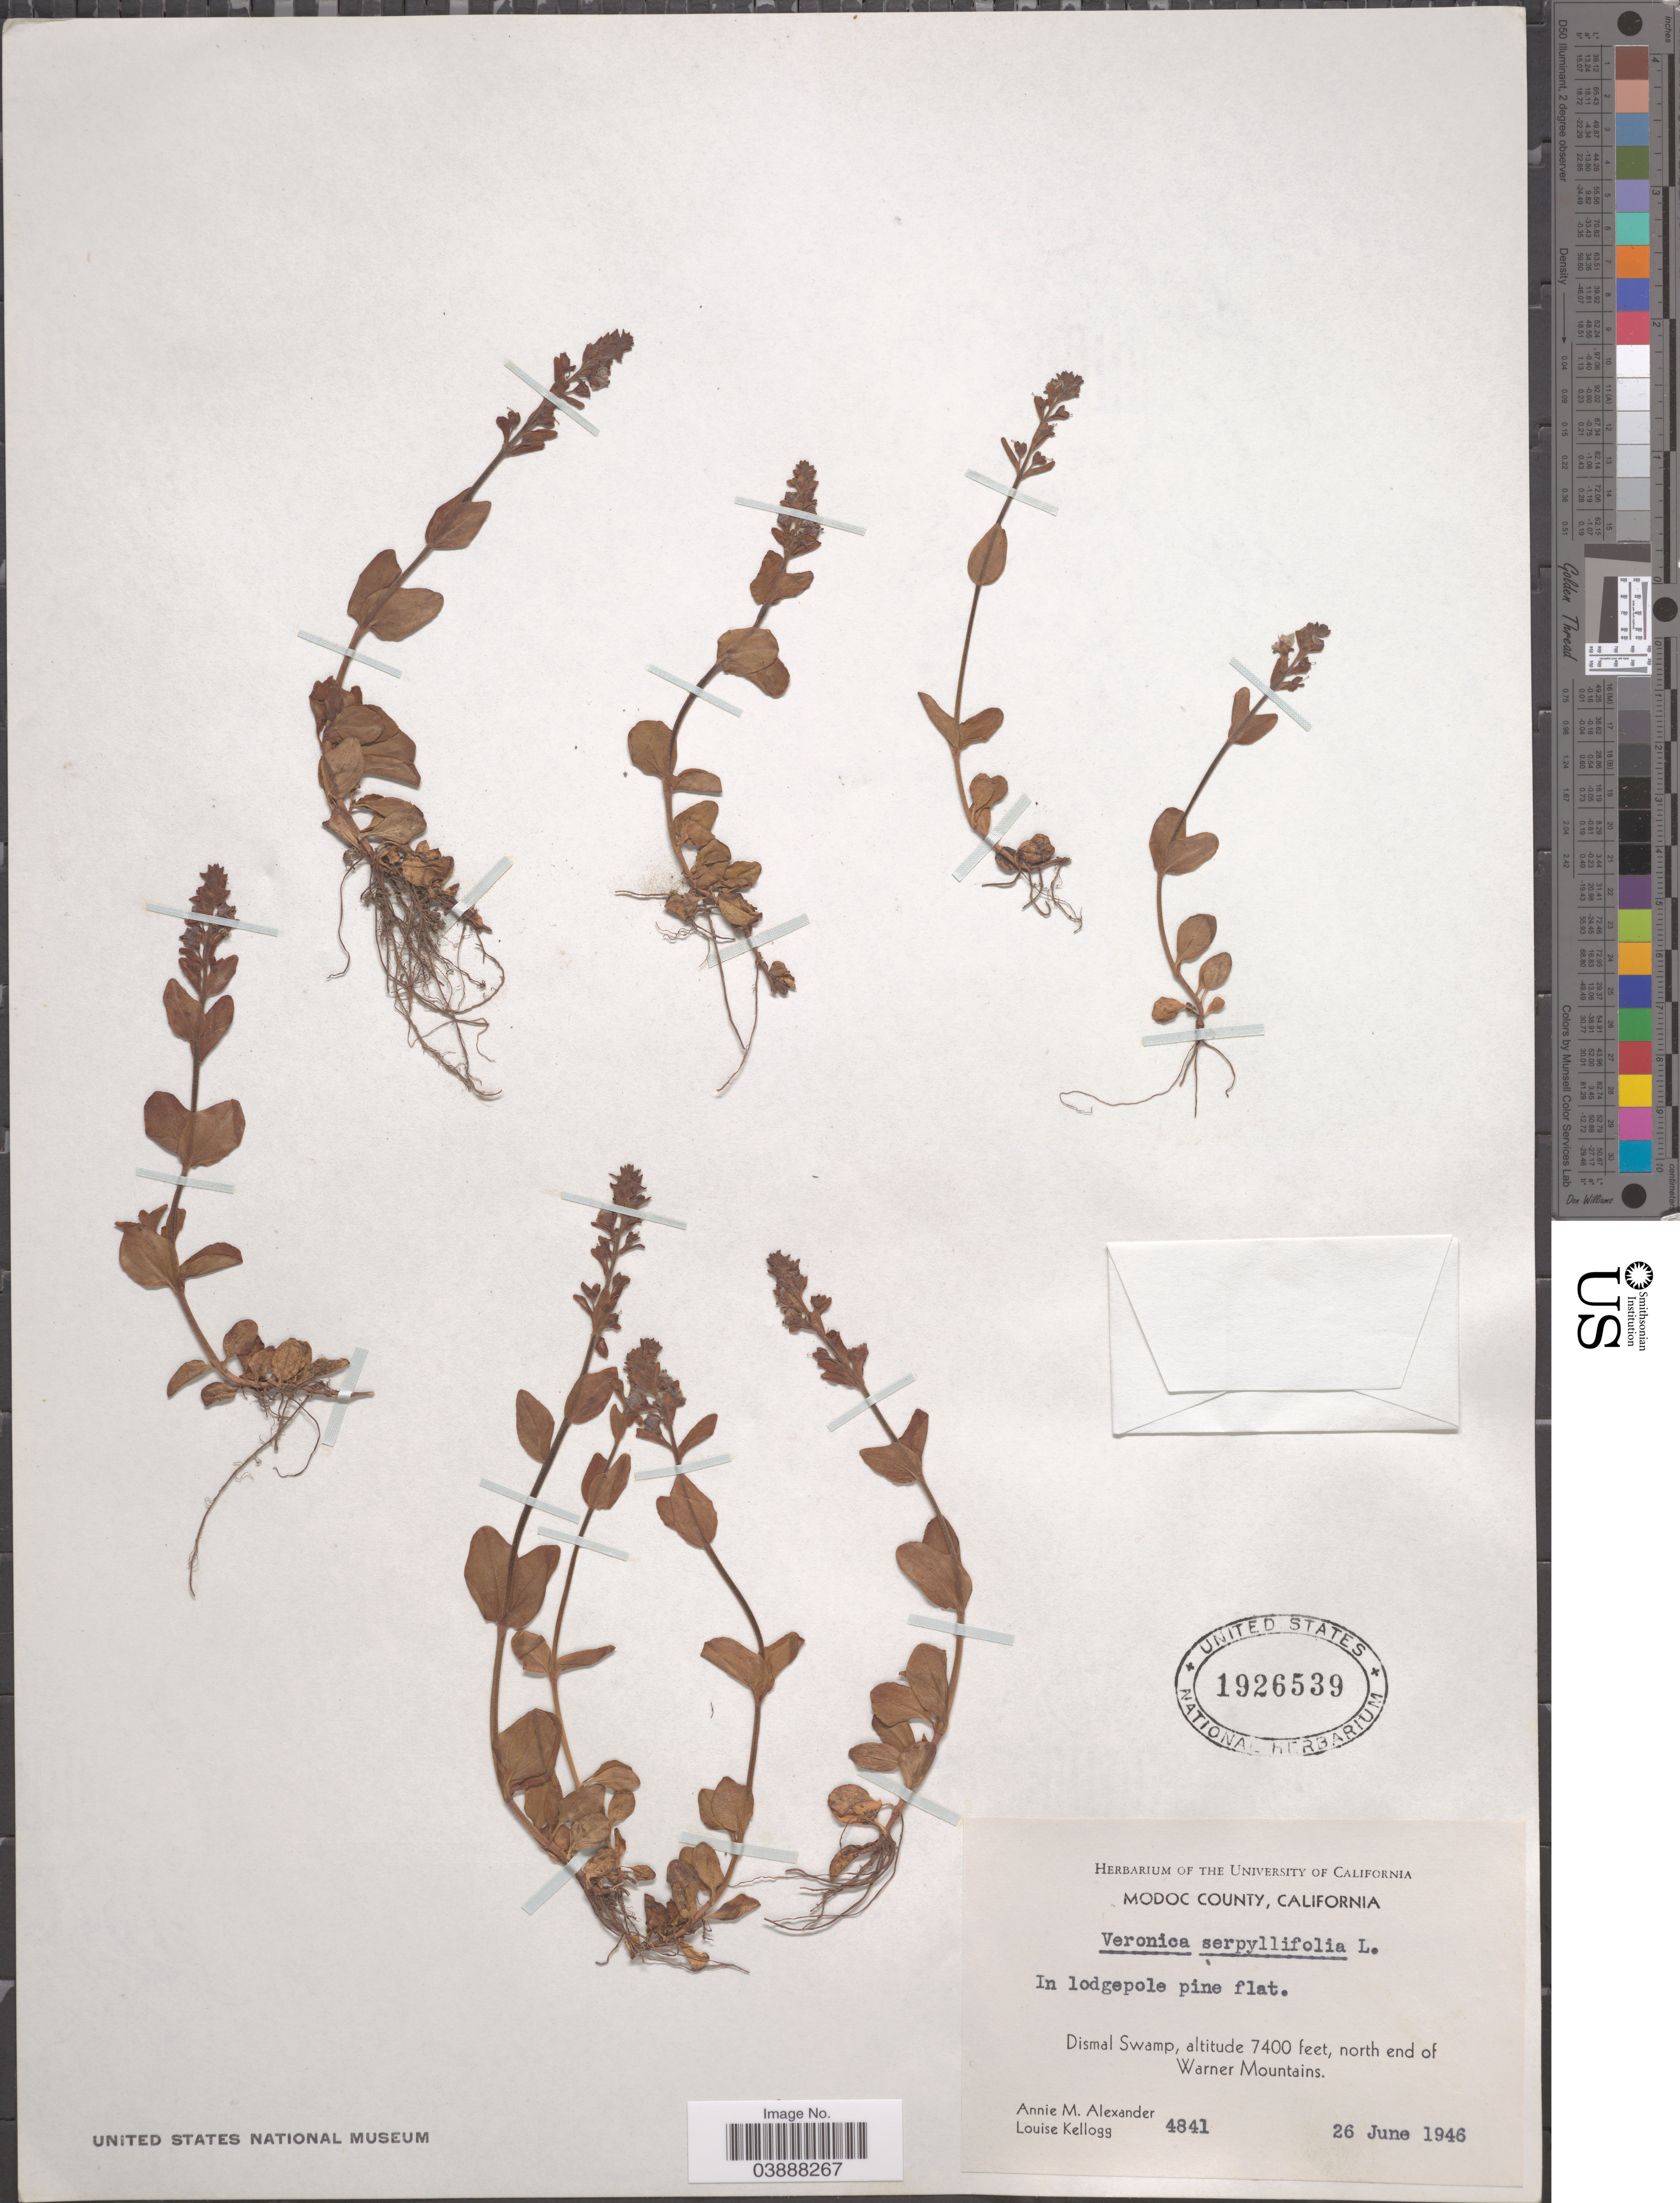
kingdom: Plantae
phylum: Tracheophyta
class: Magnoliopsida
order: Lamiales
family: Plantaginaceae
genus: Veronica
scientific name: Veronica serpyllifolia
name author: L.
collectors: A. M. Alexander & L. Kellogg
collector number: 4841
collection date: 1946-06-26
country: United States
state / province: California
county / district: Modoc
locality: Modoc County. Dismal Swamp, north end of Warner Mountains.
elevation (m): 2256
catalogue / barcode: US 1926539